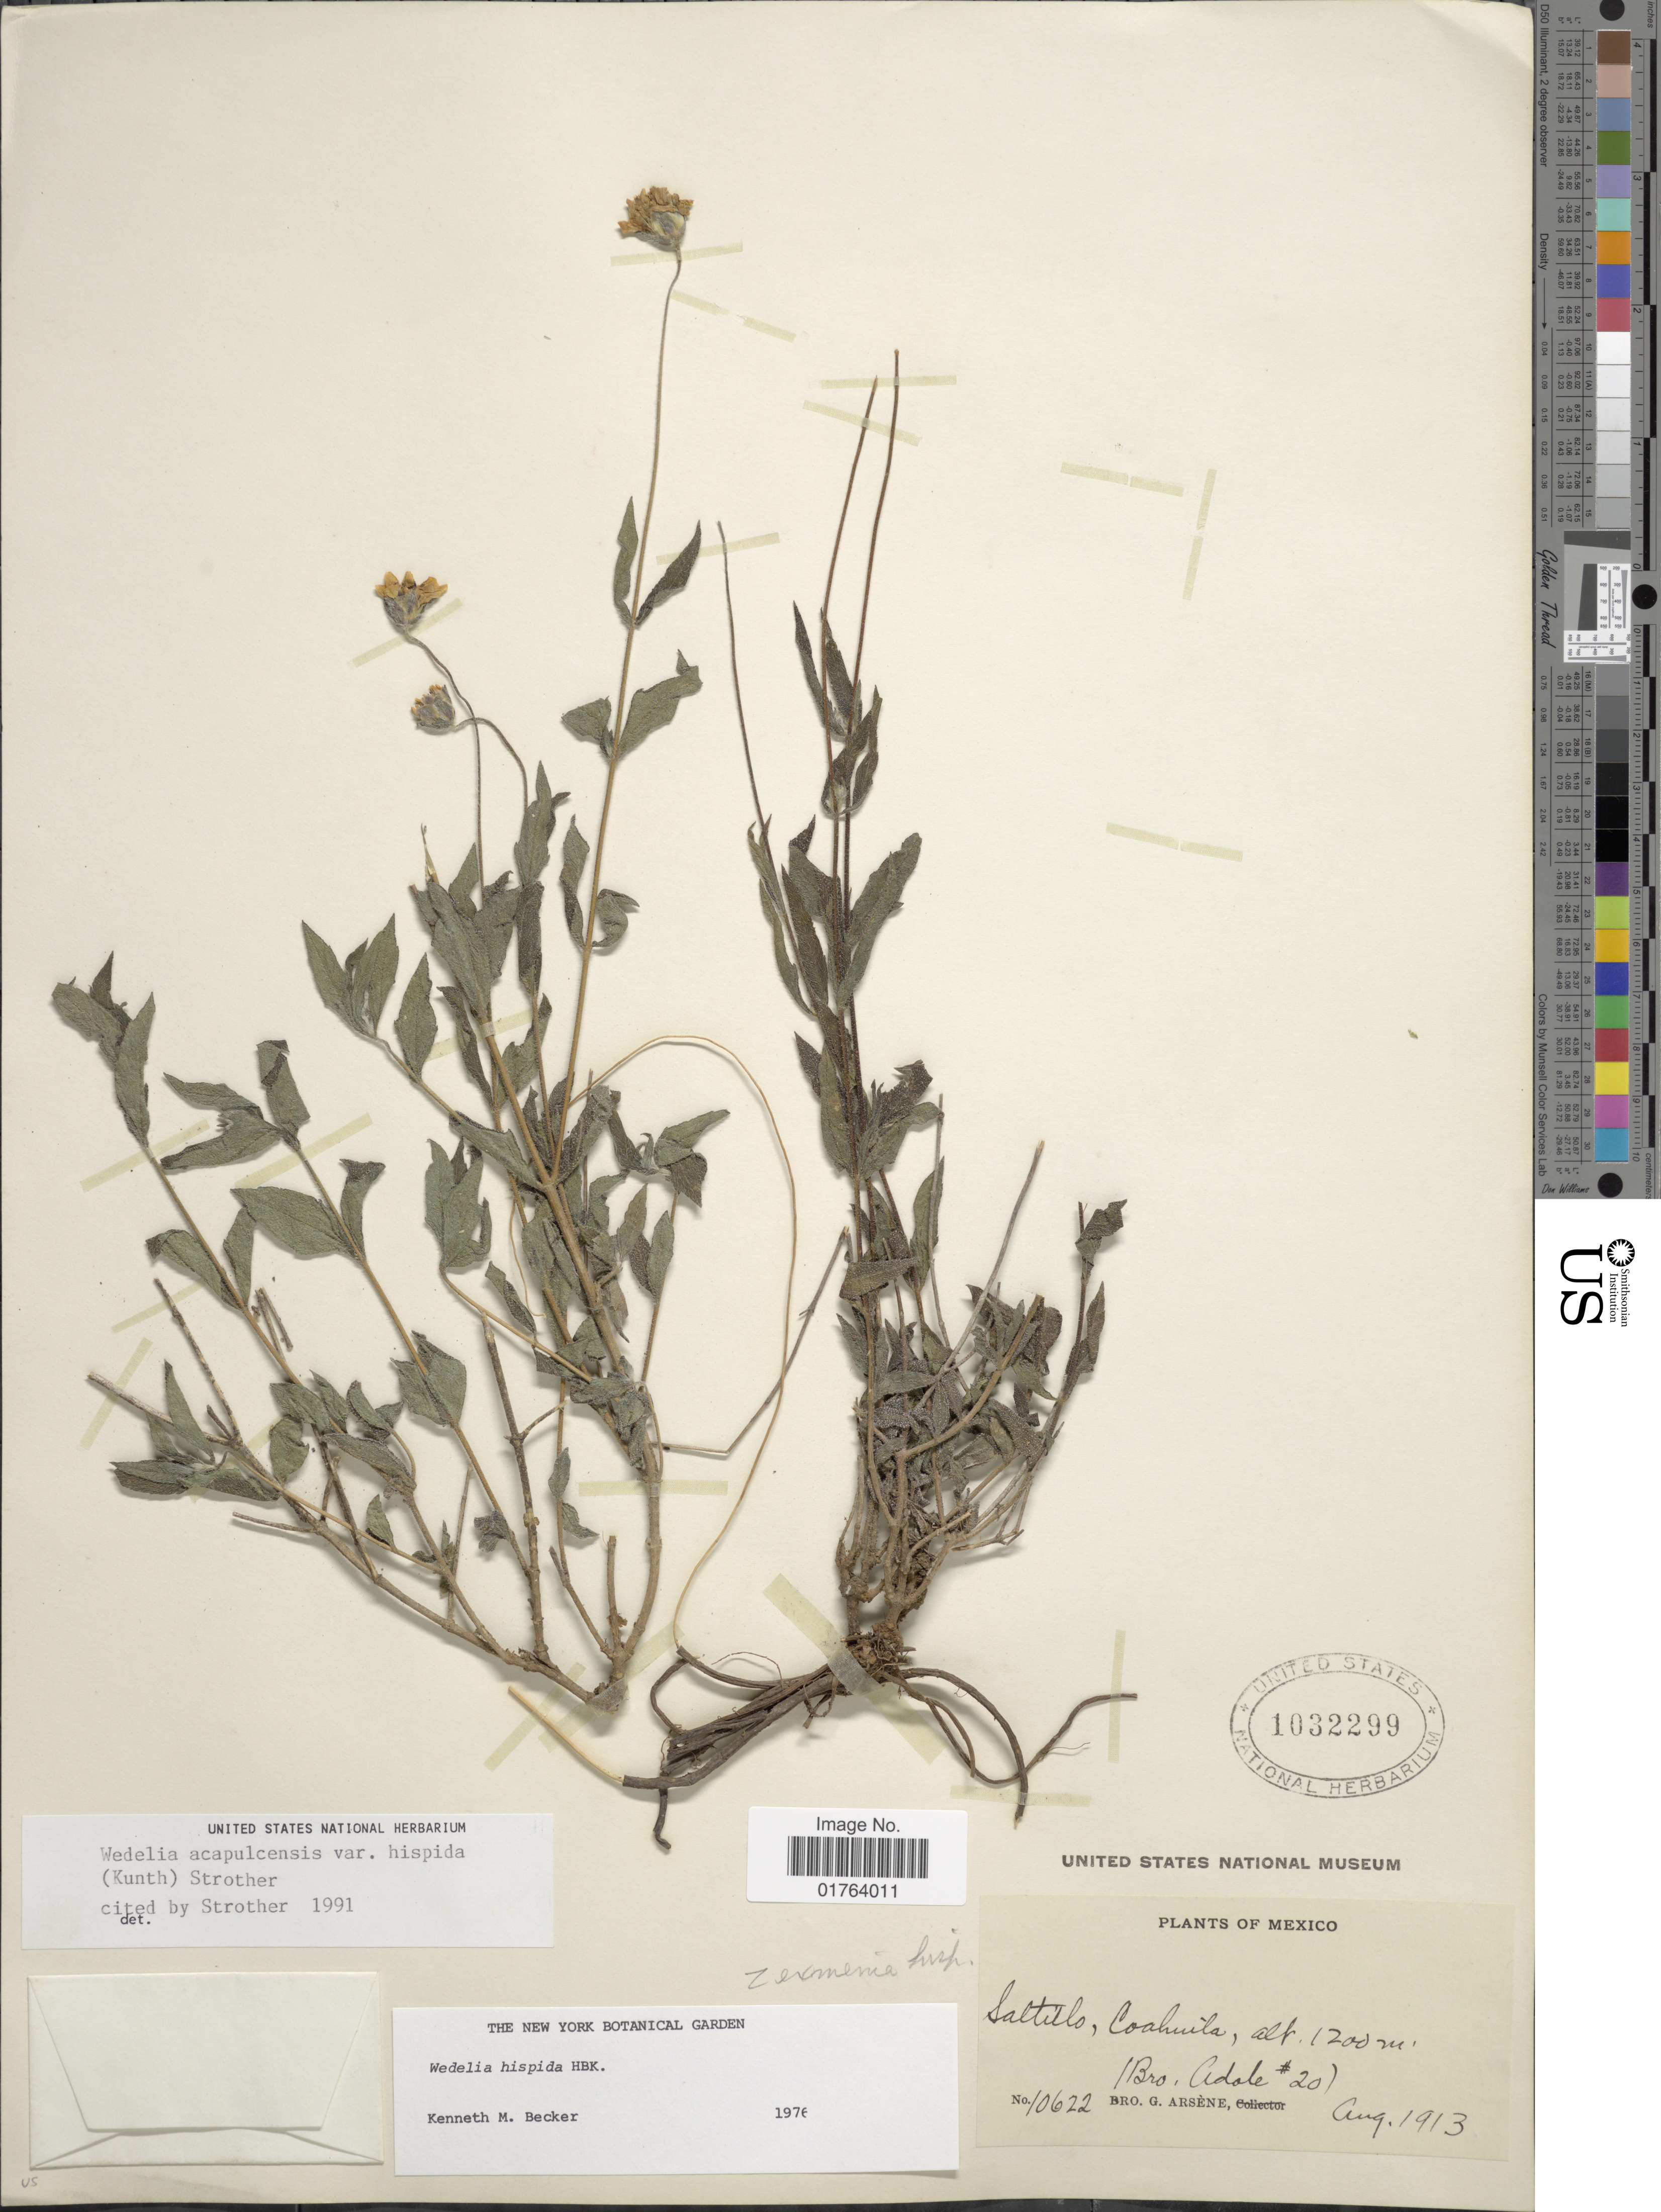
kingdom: Plantae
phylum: Tracheophyta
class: Magnoliopsida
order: Asterales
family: Asteraceae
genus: Wedelia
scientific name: Wedelia acapulcensis var. hispida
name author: (Kunth) Strother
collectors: Bro. Adole & Bro. G. Arsène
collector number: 10622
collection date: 1913-08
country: Mexico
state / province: Coahuila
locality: Saltillo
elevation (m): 1200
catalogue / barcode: US 1032299